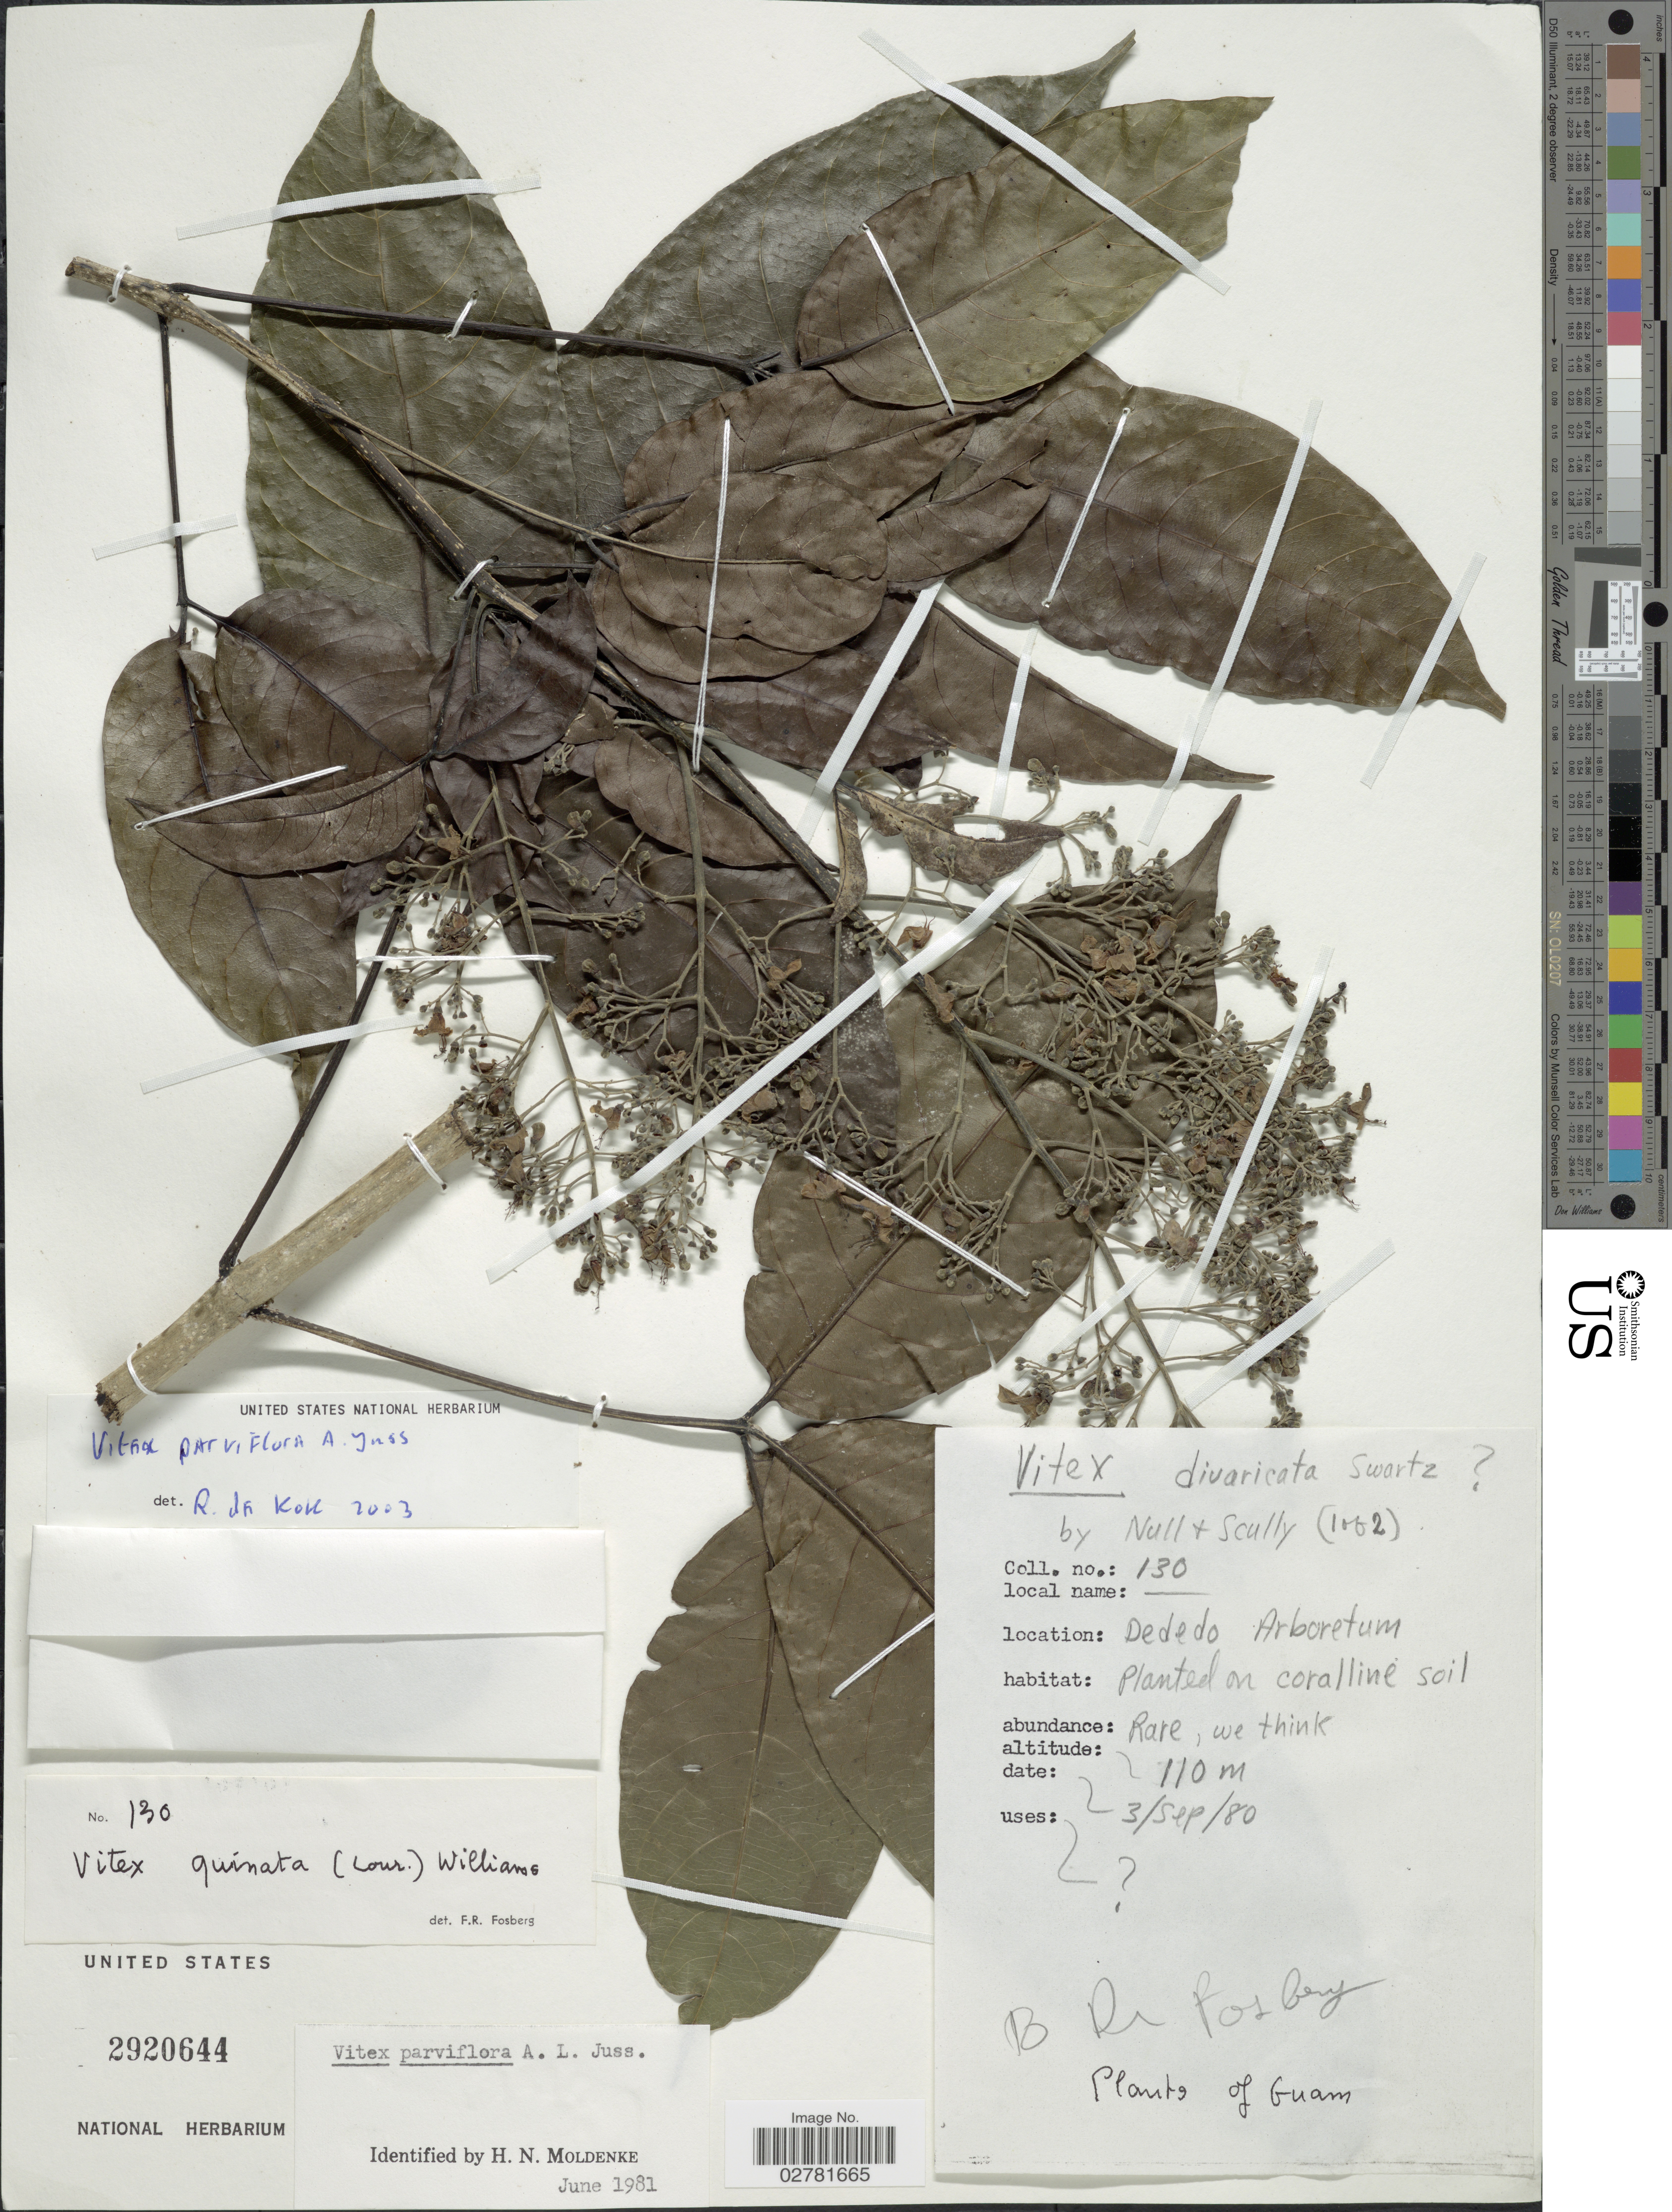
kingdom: Plantae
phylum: Tracheophyta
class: Magnoliopsida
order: Lamiales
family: Lamiaceae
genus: Vitex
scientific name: Vitex parviflora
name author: Juss.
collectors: -. Null & Scully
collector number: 1062/130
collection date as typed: Transcribed d/m/y: 3/9/80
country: Guam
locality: Dededo Arboretum.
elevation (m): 110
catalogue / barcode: US 2920644